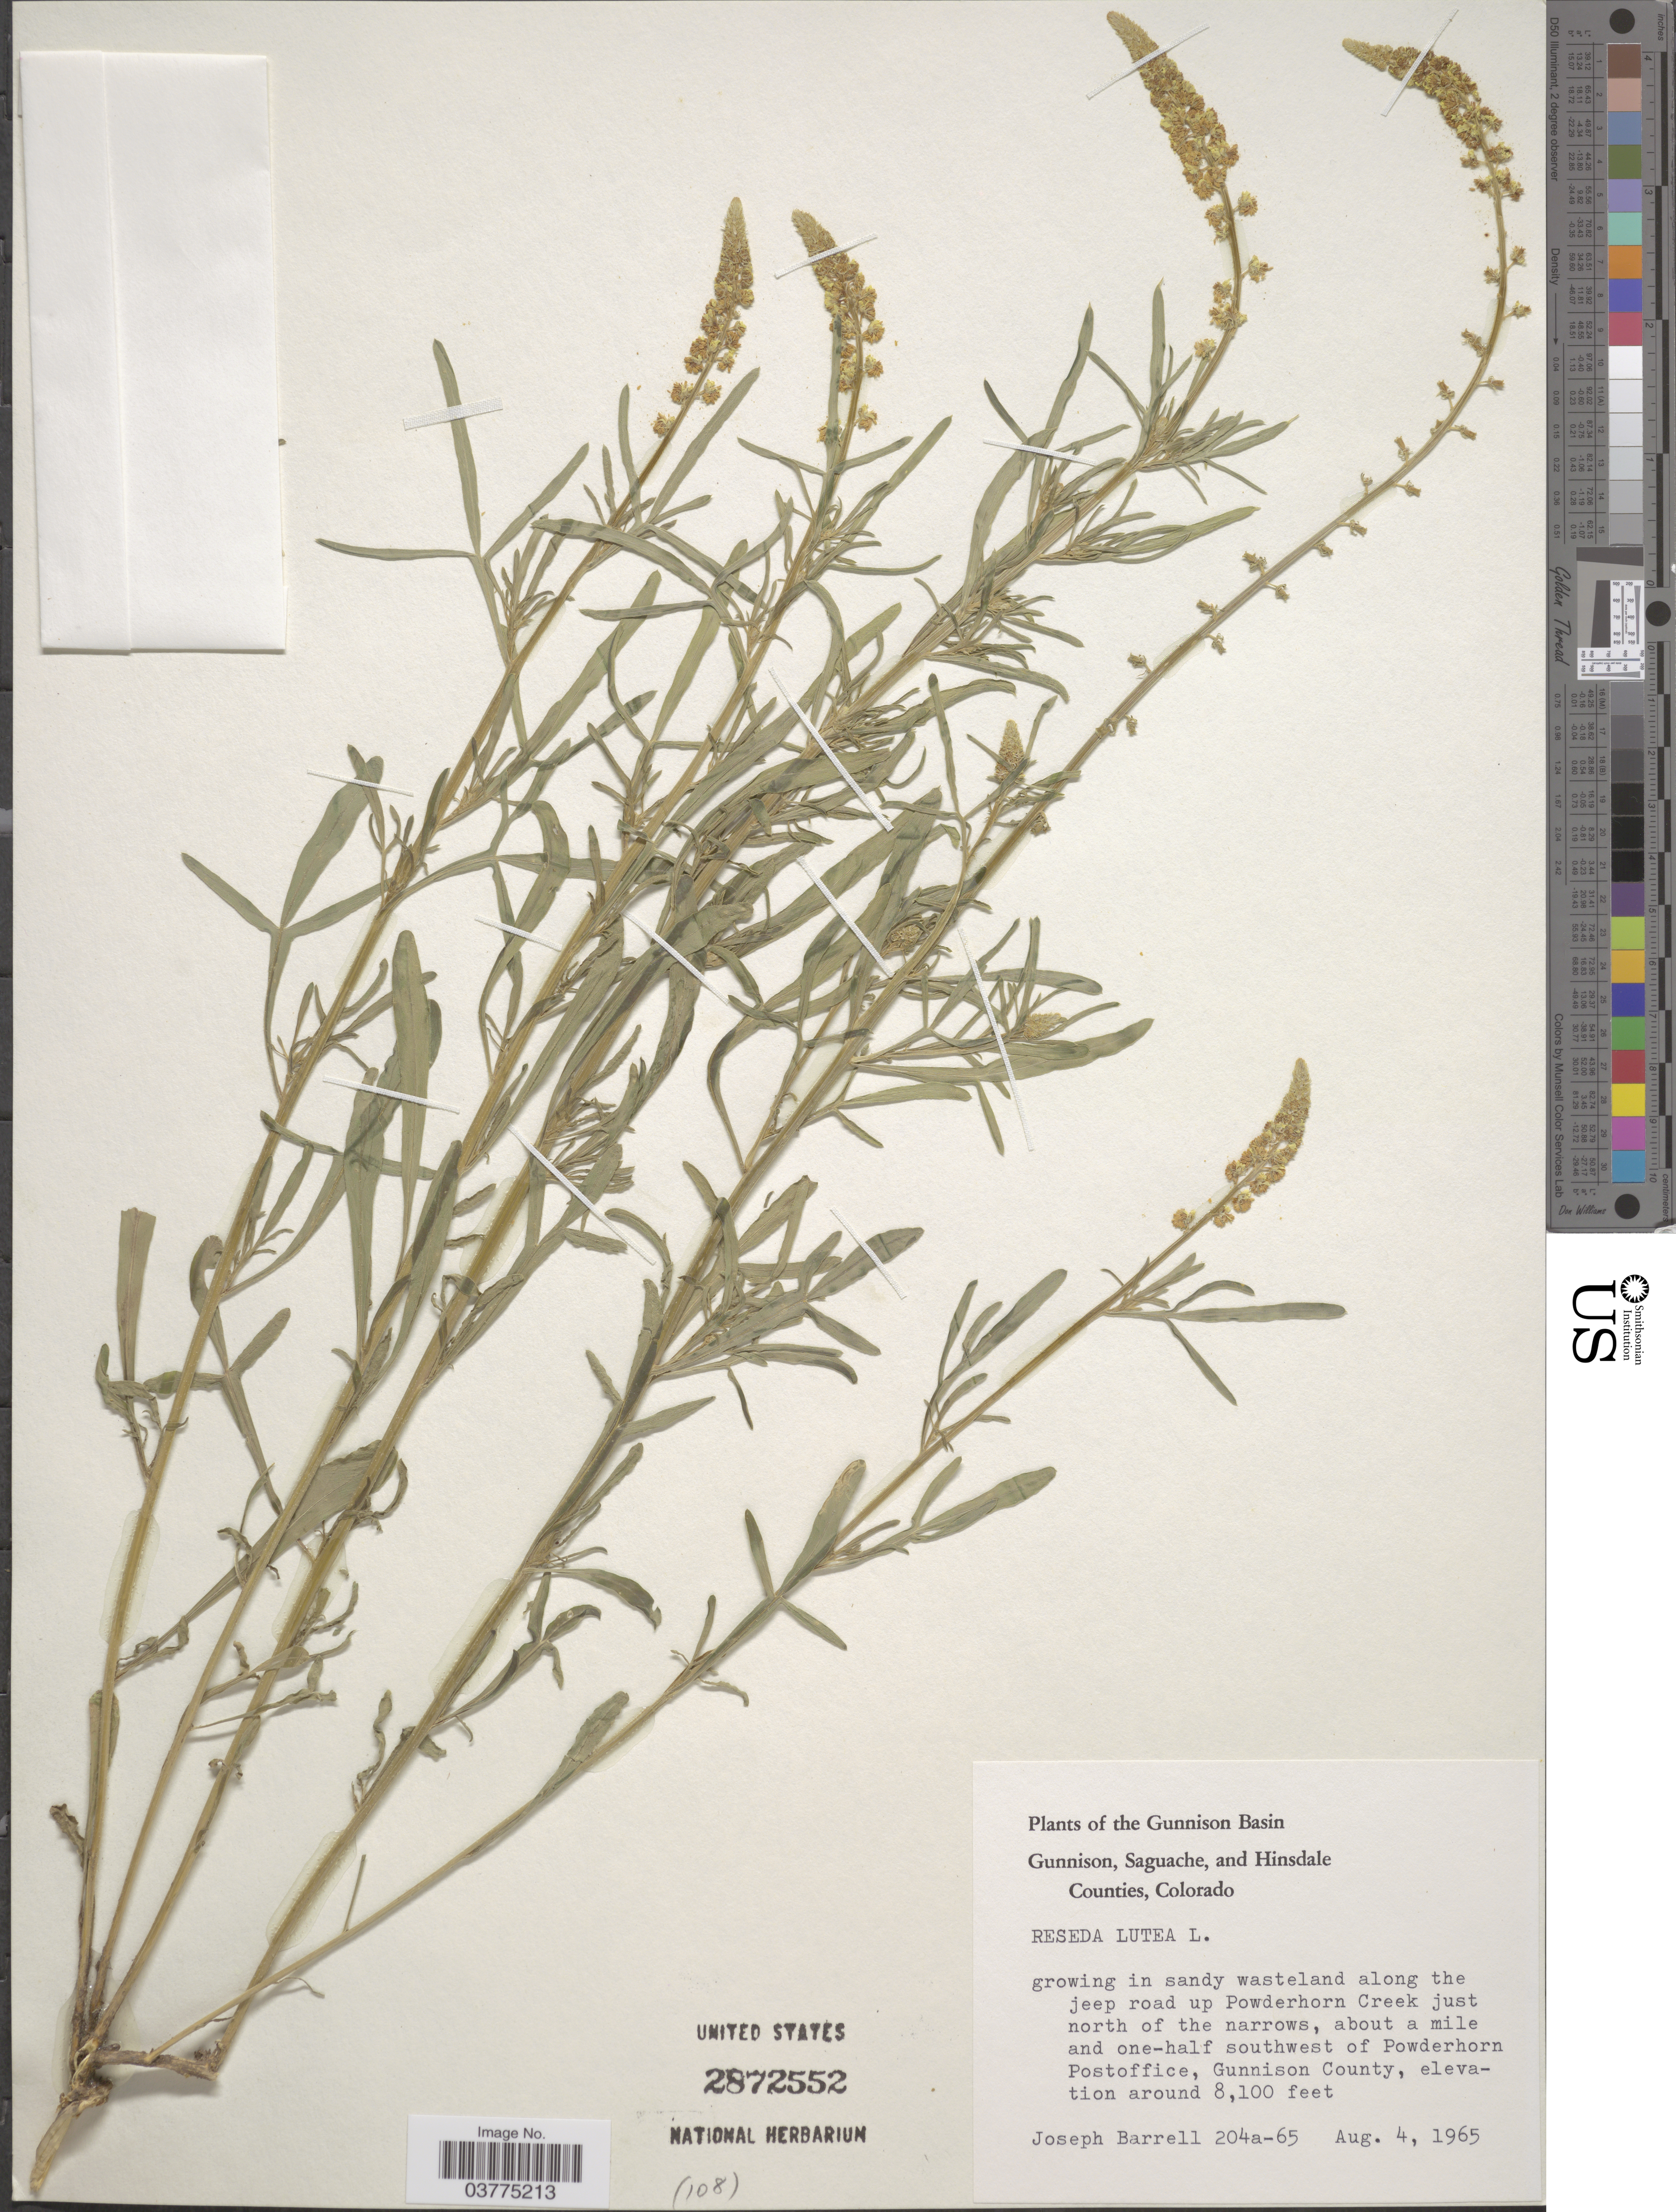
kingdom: Plantae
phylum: Tracheophyta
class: Magnoliopsida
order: Brassicales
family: Resedaceae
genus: Reseda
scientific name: Reseda lutea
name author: L.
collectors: J. Barrell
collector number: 204a-65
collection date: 1965-08-04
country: United States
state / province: Colorado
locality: The Gunnison Basin. In sandy wasteland along the jeep road up Powderhorn Creek just north of the narrows, about a mile and one-half southwest of Powderhorn Postoffice, Gunnison County.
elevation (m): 2469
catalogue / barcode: US 2872552